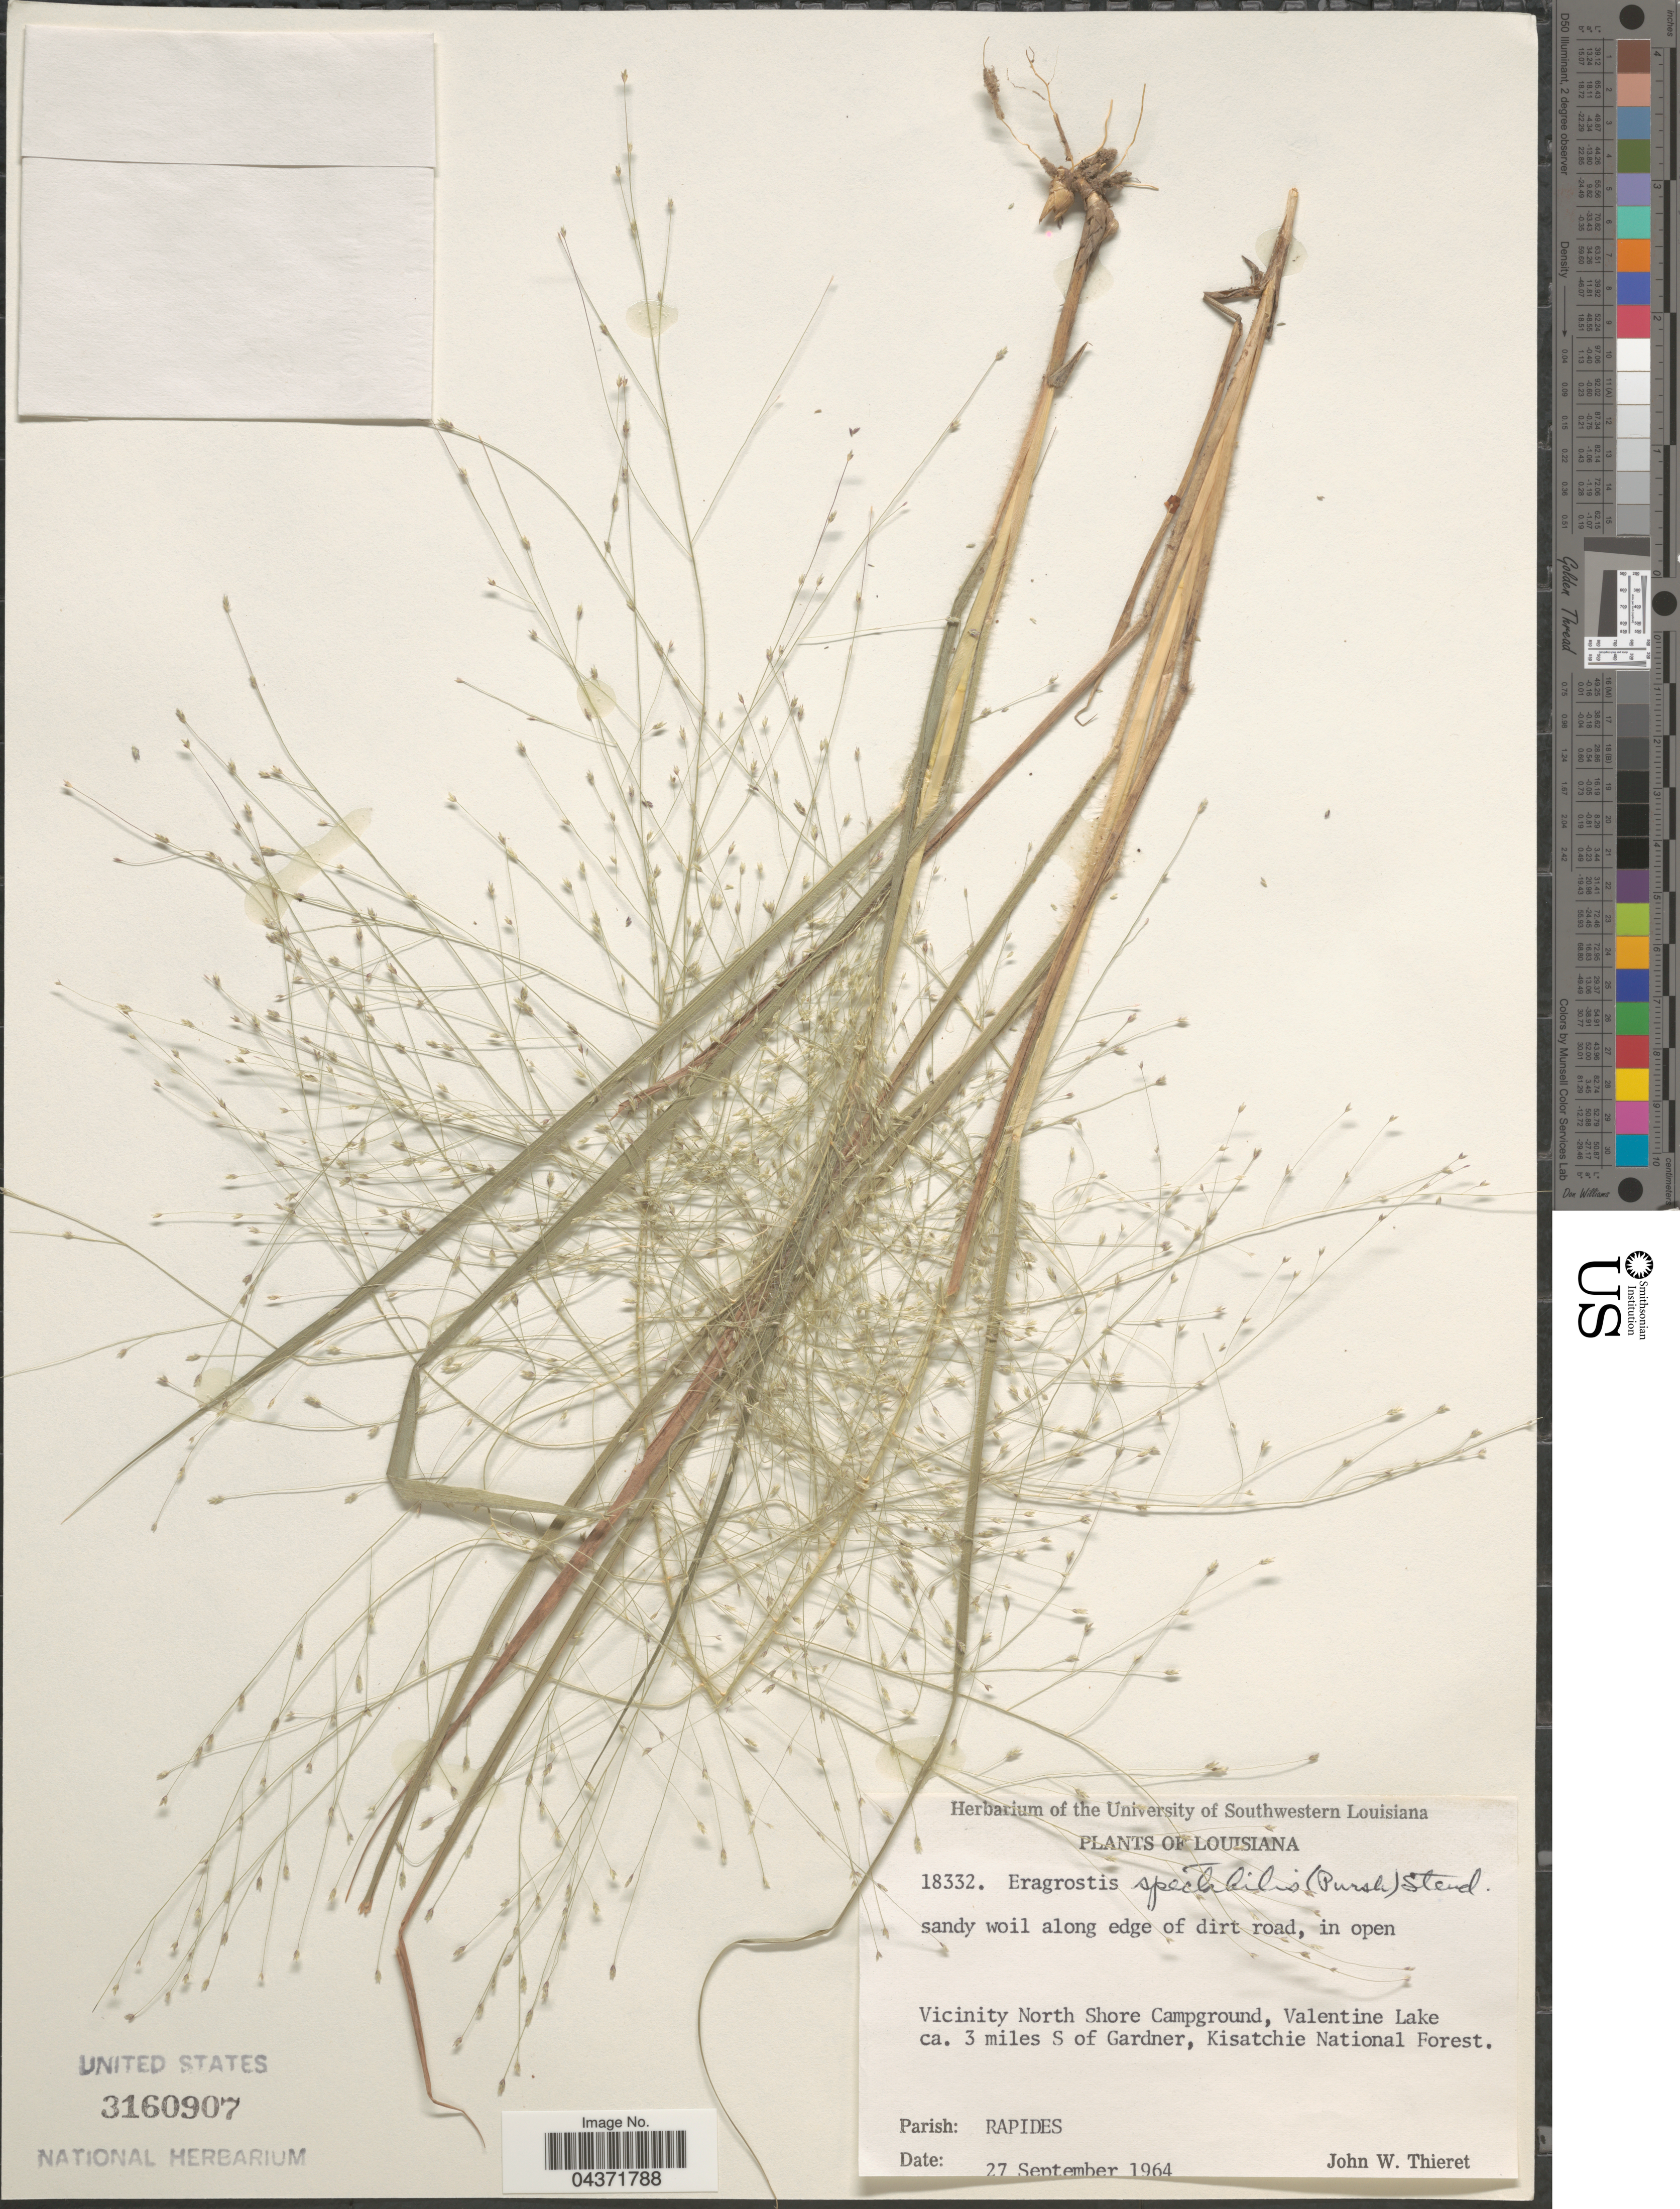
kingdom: Plantae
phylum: Tracheophyta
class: Liliopsida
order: Poales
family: Poaceae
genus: Eragrostis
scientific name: Eragrostis spectabilis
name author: (Pursh) Steud.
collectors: J. W. Thieret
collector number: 18332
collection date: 1964-09-27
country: United States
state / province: Louisiana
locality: Southwestern Louisiana. Vicinity North Shore Campground, Valentine Lake ca. 3 miles S of Gardner, Kisatchie National Forest. Parish: Rapides.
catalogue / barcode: US 3160907